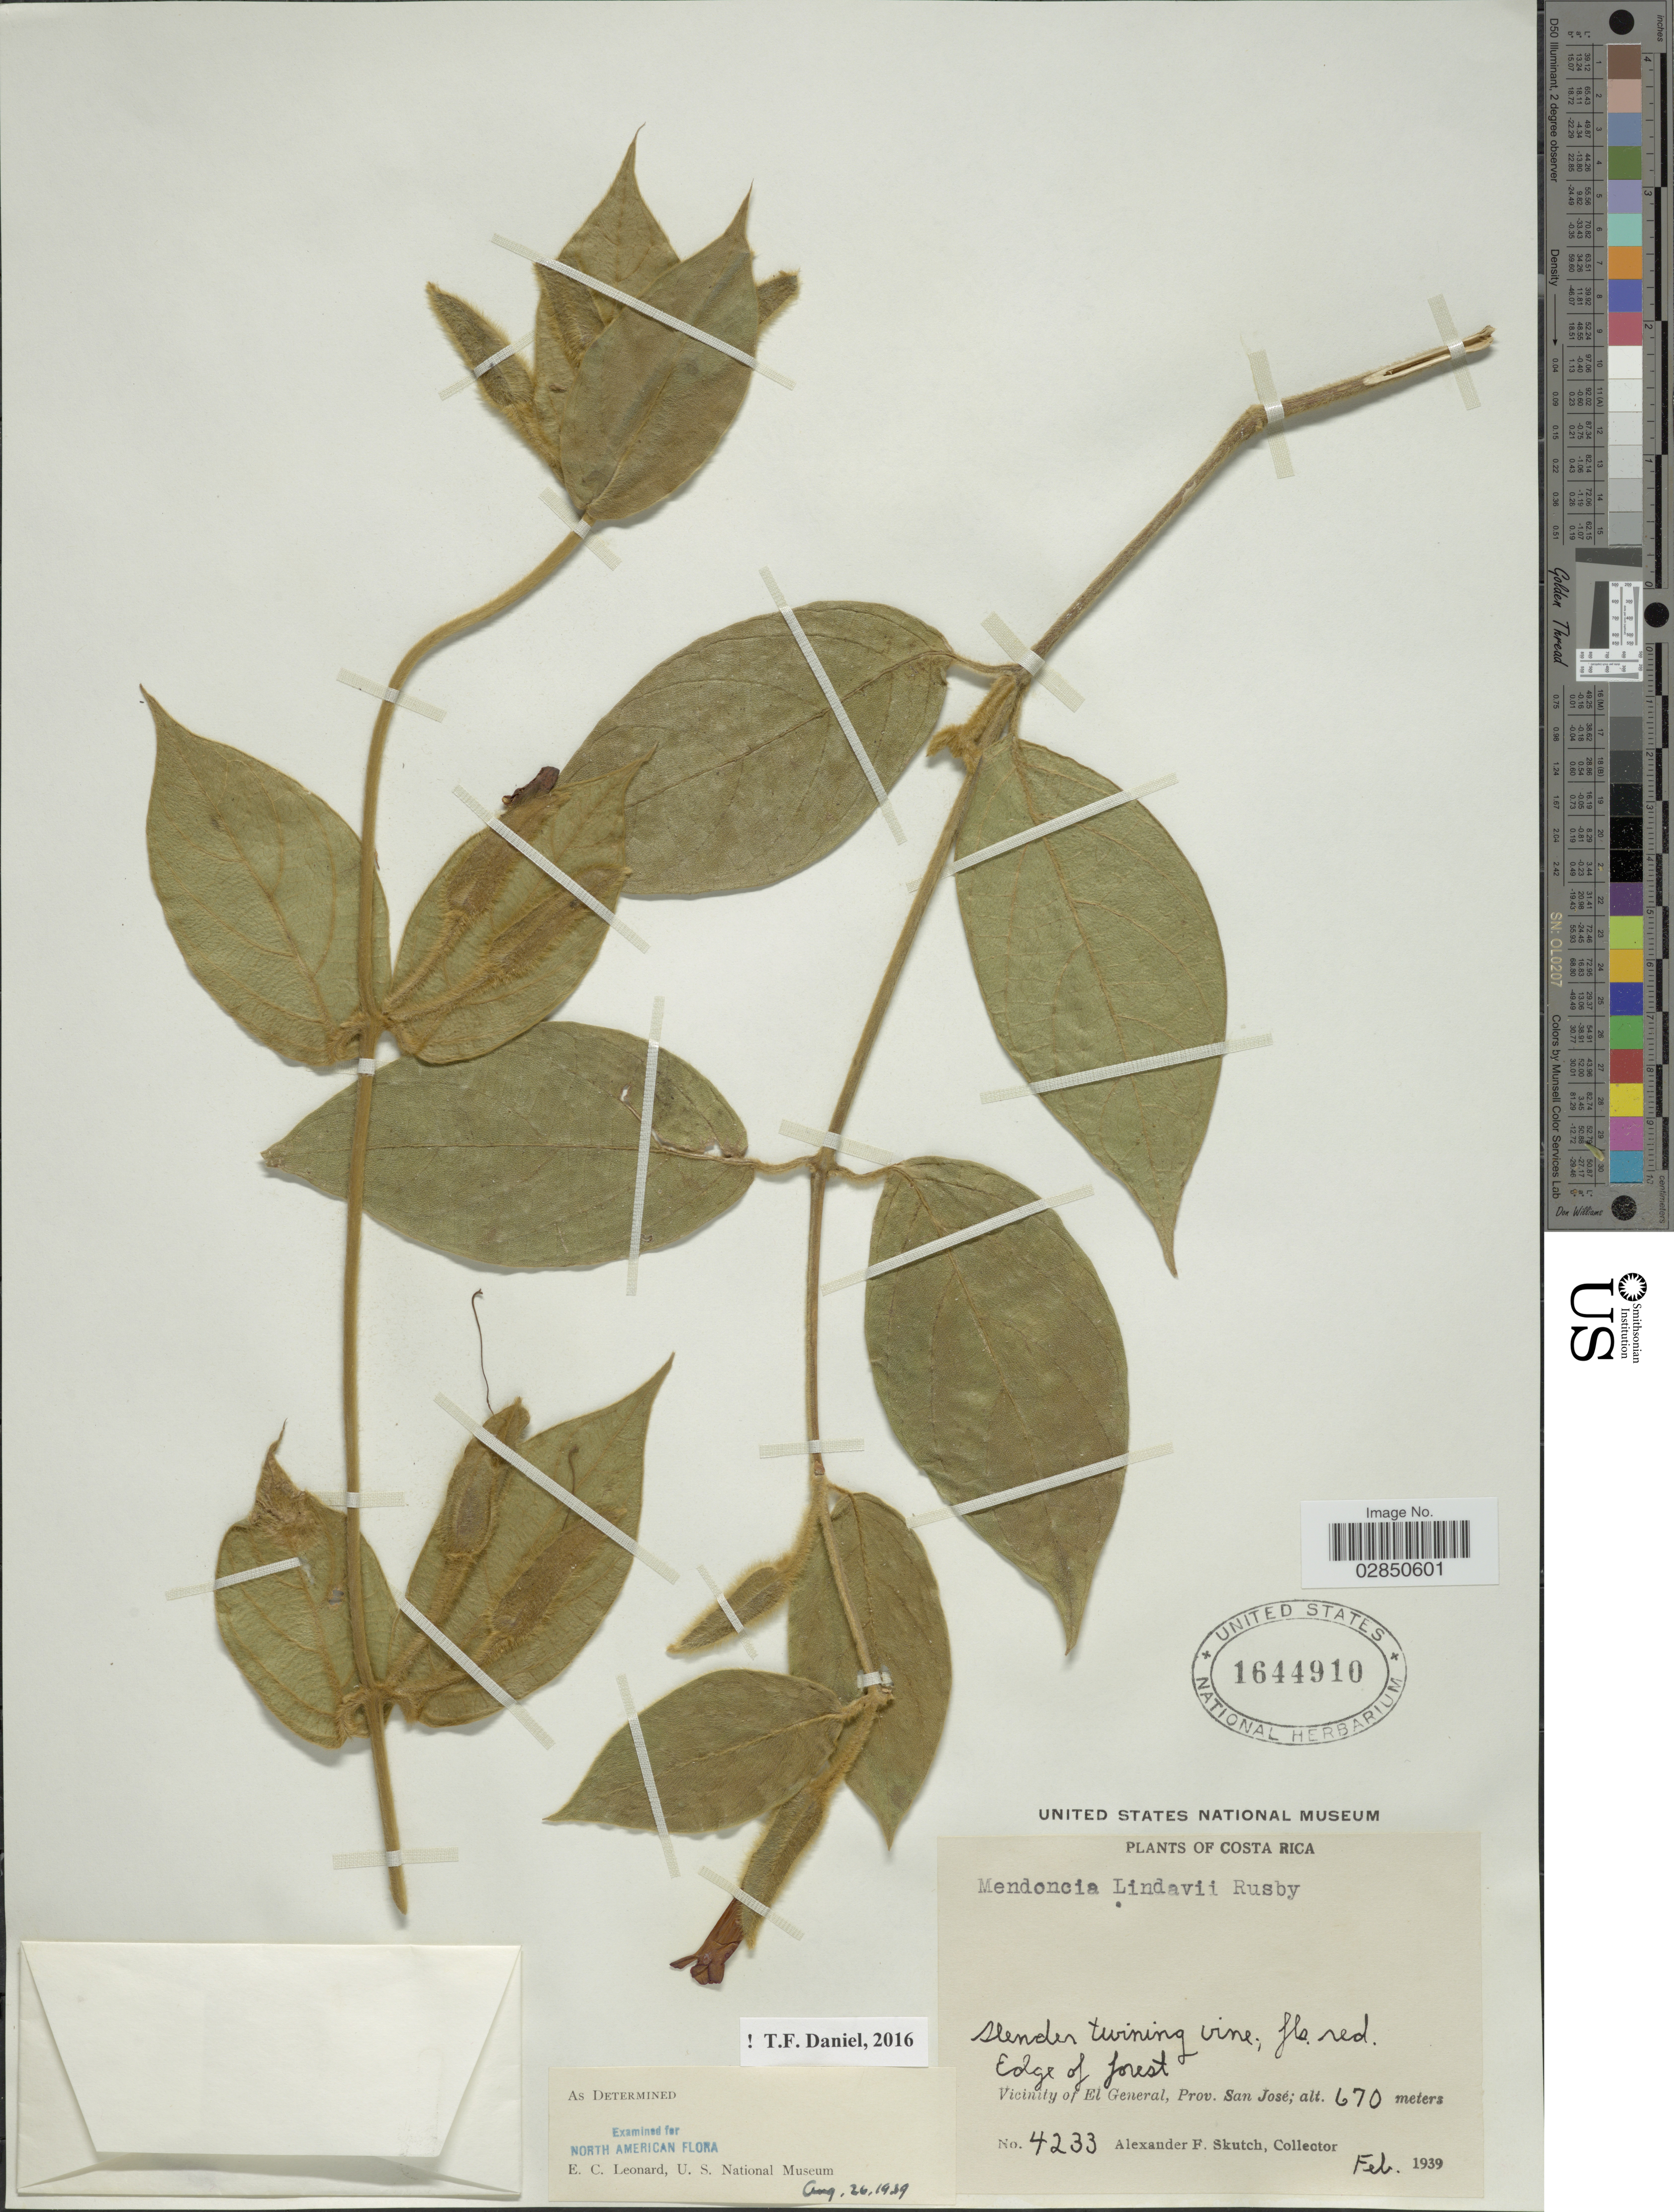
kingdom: Plantae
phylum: Tracheophyta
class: Magnoliopsida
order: Lamiales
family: Acanthaceae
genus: Mendoncia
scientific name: Mendoncia lindavii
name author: Rusby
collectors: A. F. Skutch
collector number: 4233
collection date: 1939-02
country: Costa Rica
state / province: San José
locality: Vicinity of El General, Prov. San José.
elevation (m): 670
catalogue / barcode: US 1644910